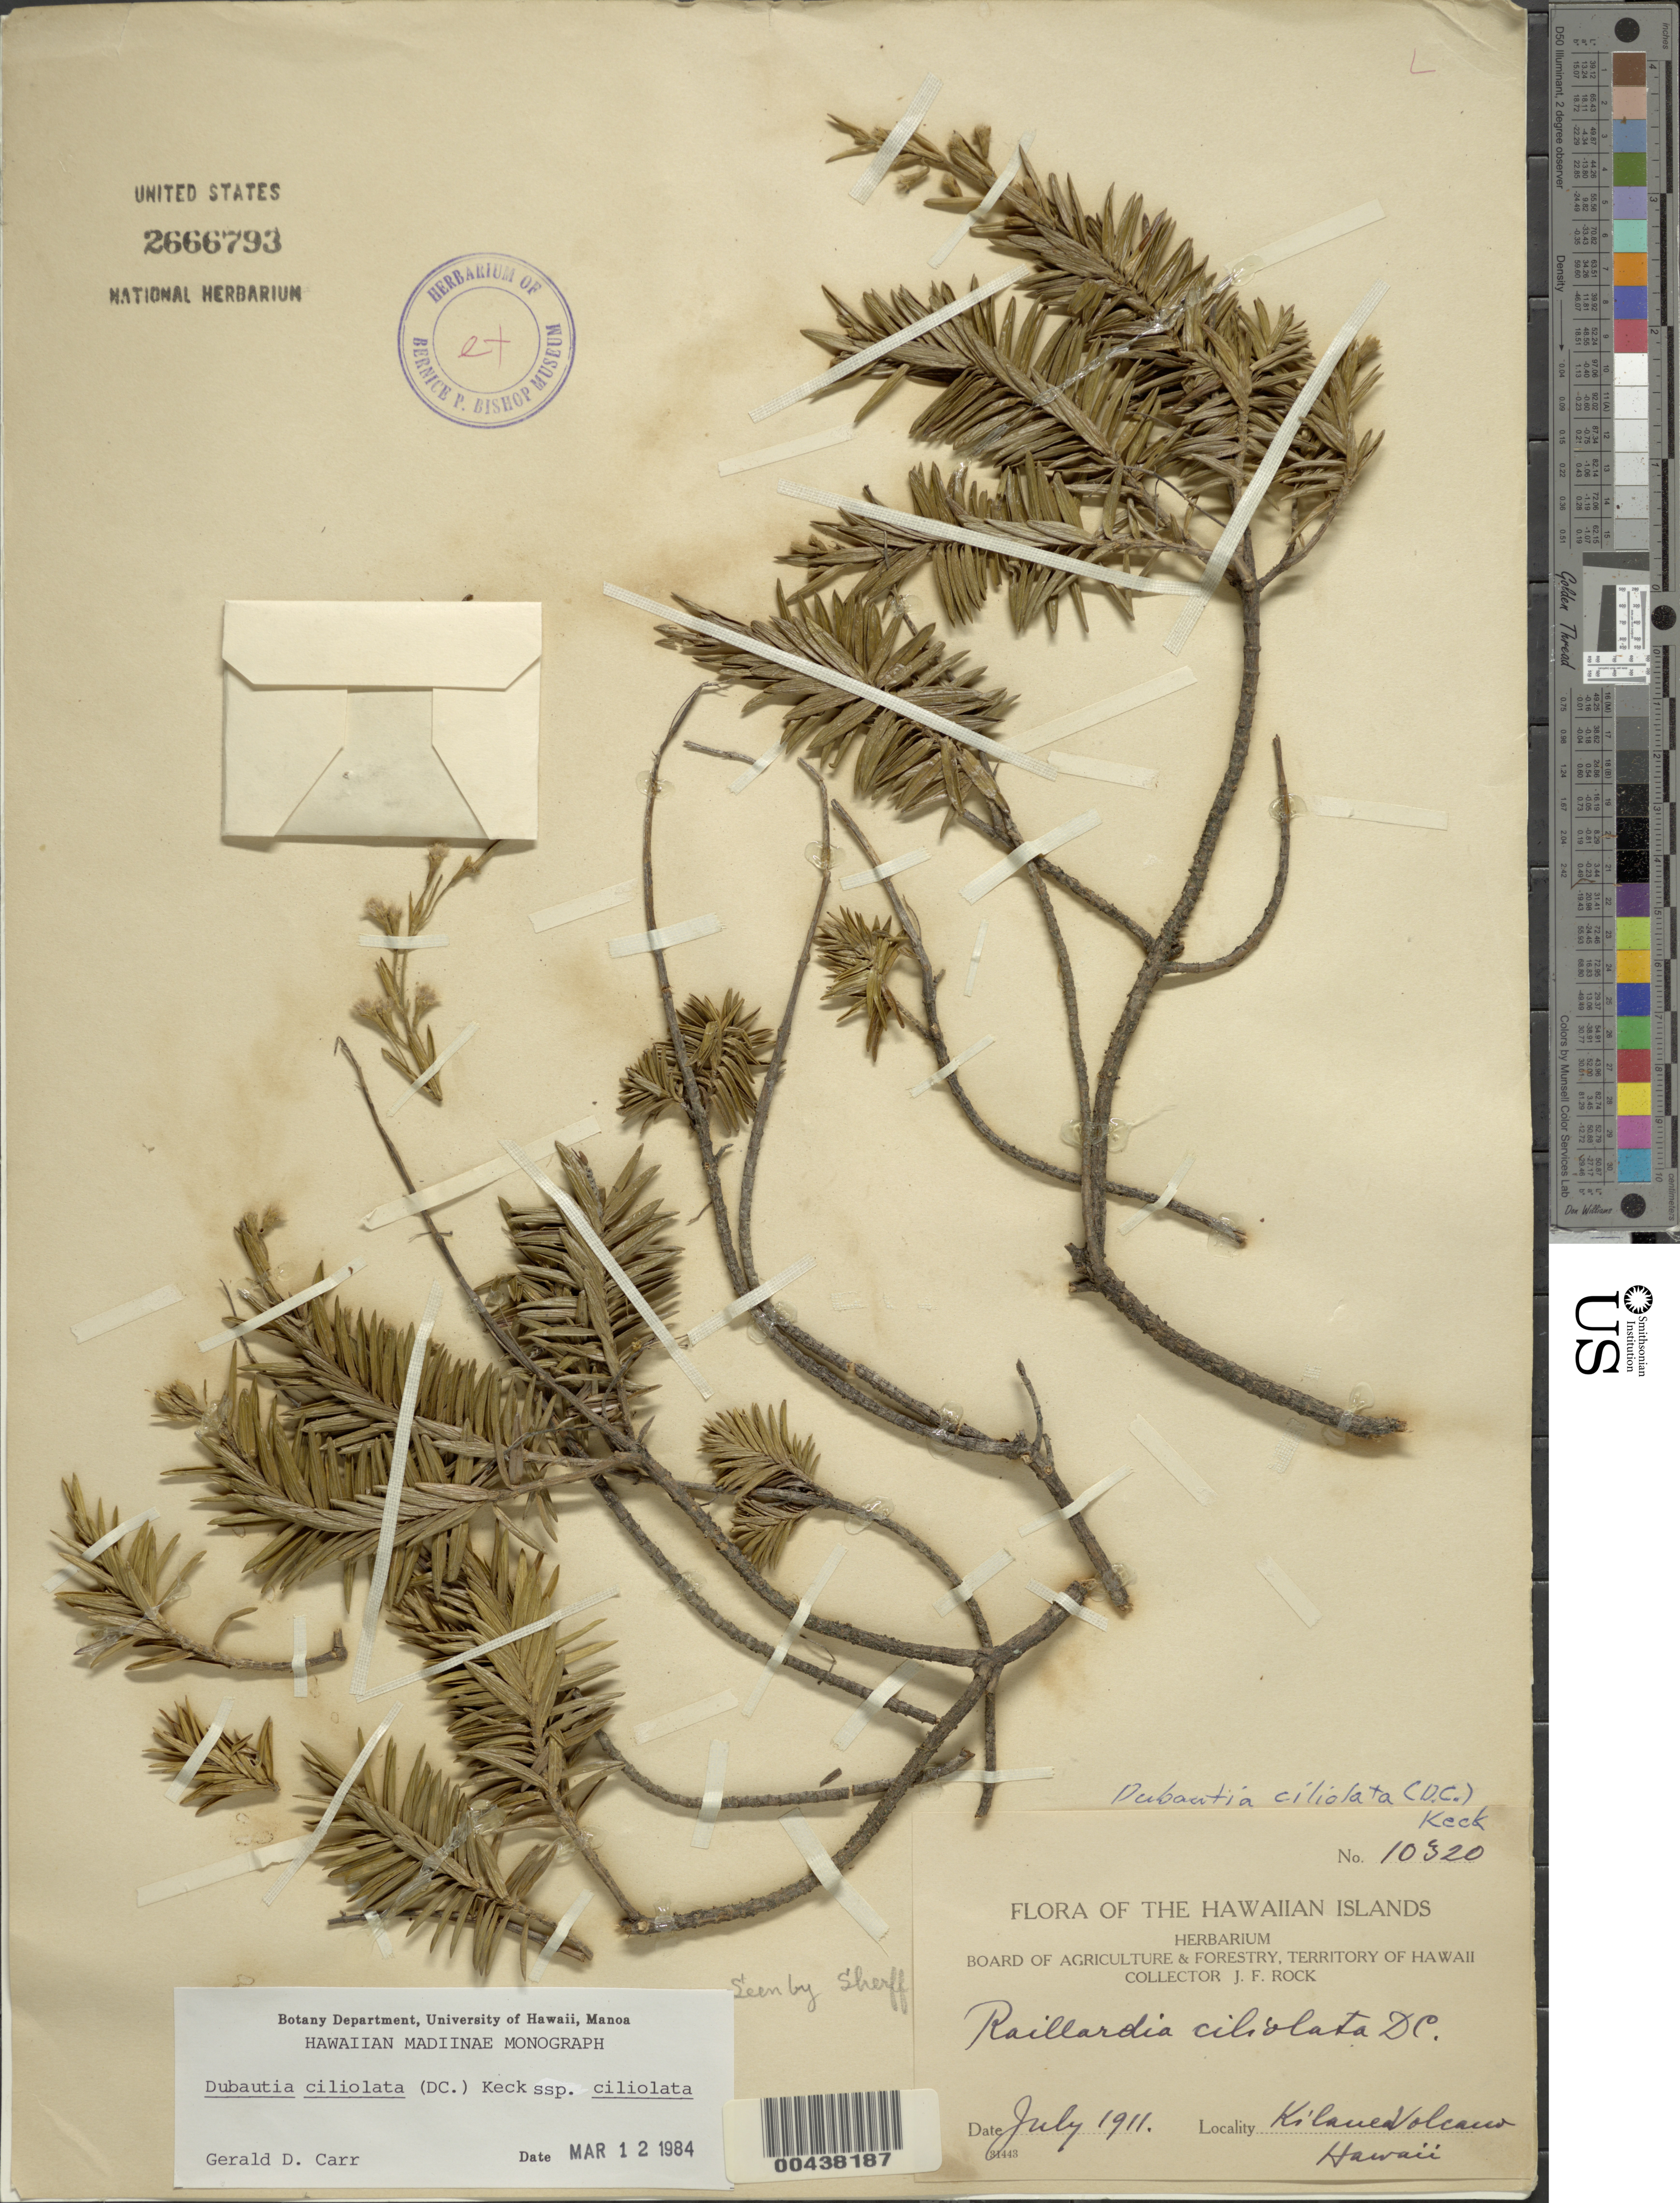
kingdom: Plantae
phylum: Tracheophyta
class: Magnoliopsida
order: Asterales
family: Asteraceae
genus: Dubautia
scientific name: Dubautia ciliolata subsp. ciliolata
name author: (DC.) D.D. Keck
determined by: Carr, G. D.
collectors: J. F. Rock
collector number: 10320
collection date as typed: Jul 1911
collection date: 1911-07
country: United States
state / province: Hawaii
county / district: Hawaii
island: Hawaii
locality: Kilauea Volcano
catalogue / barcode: US 2666793